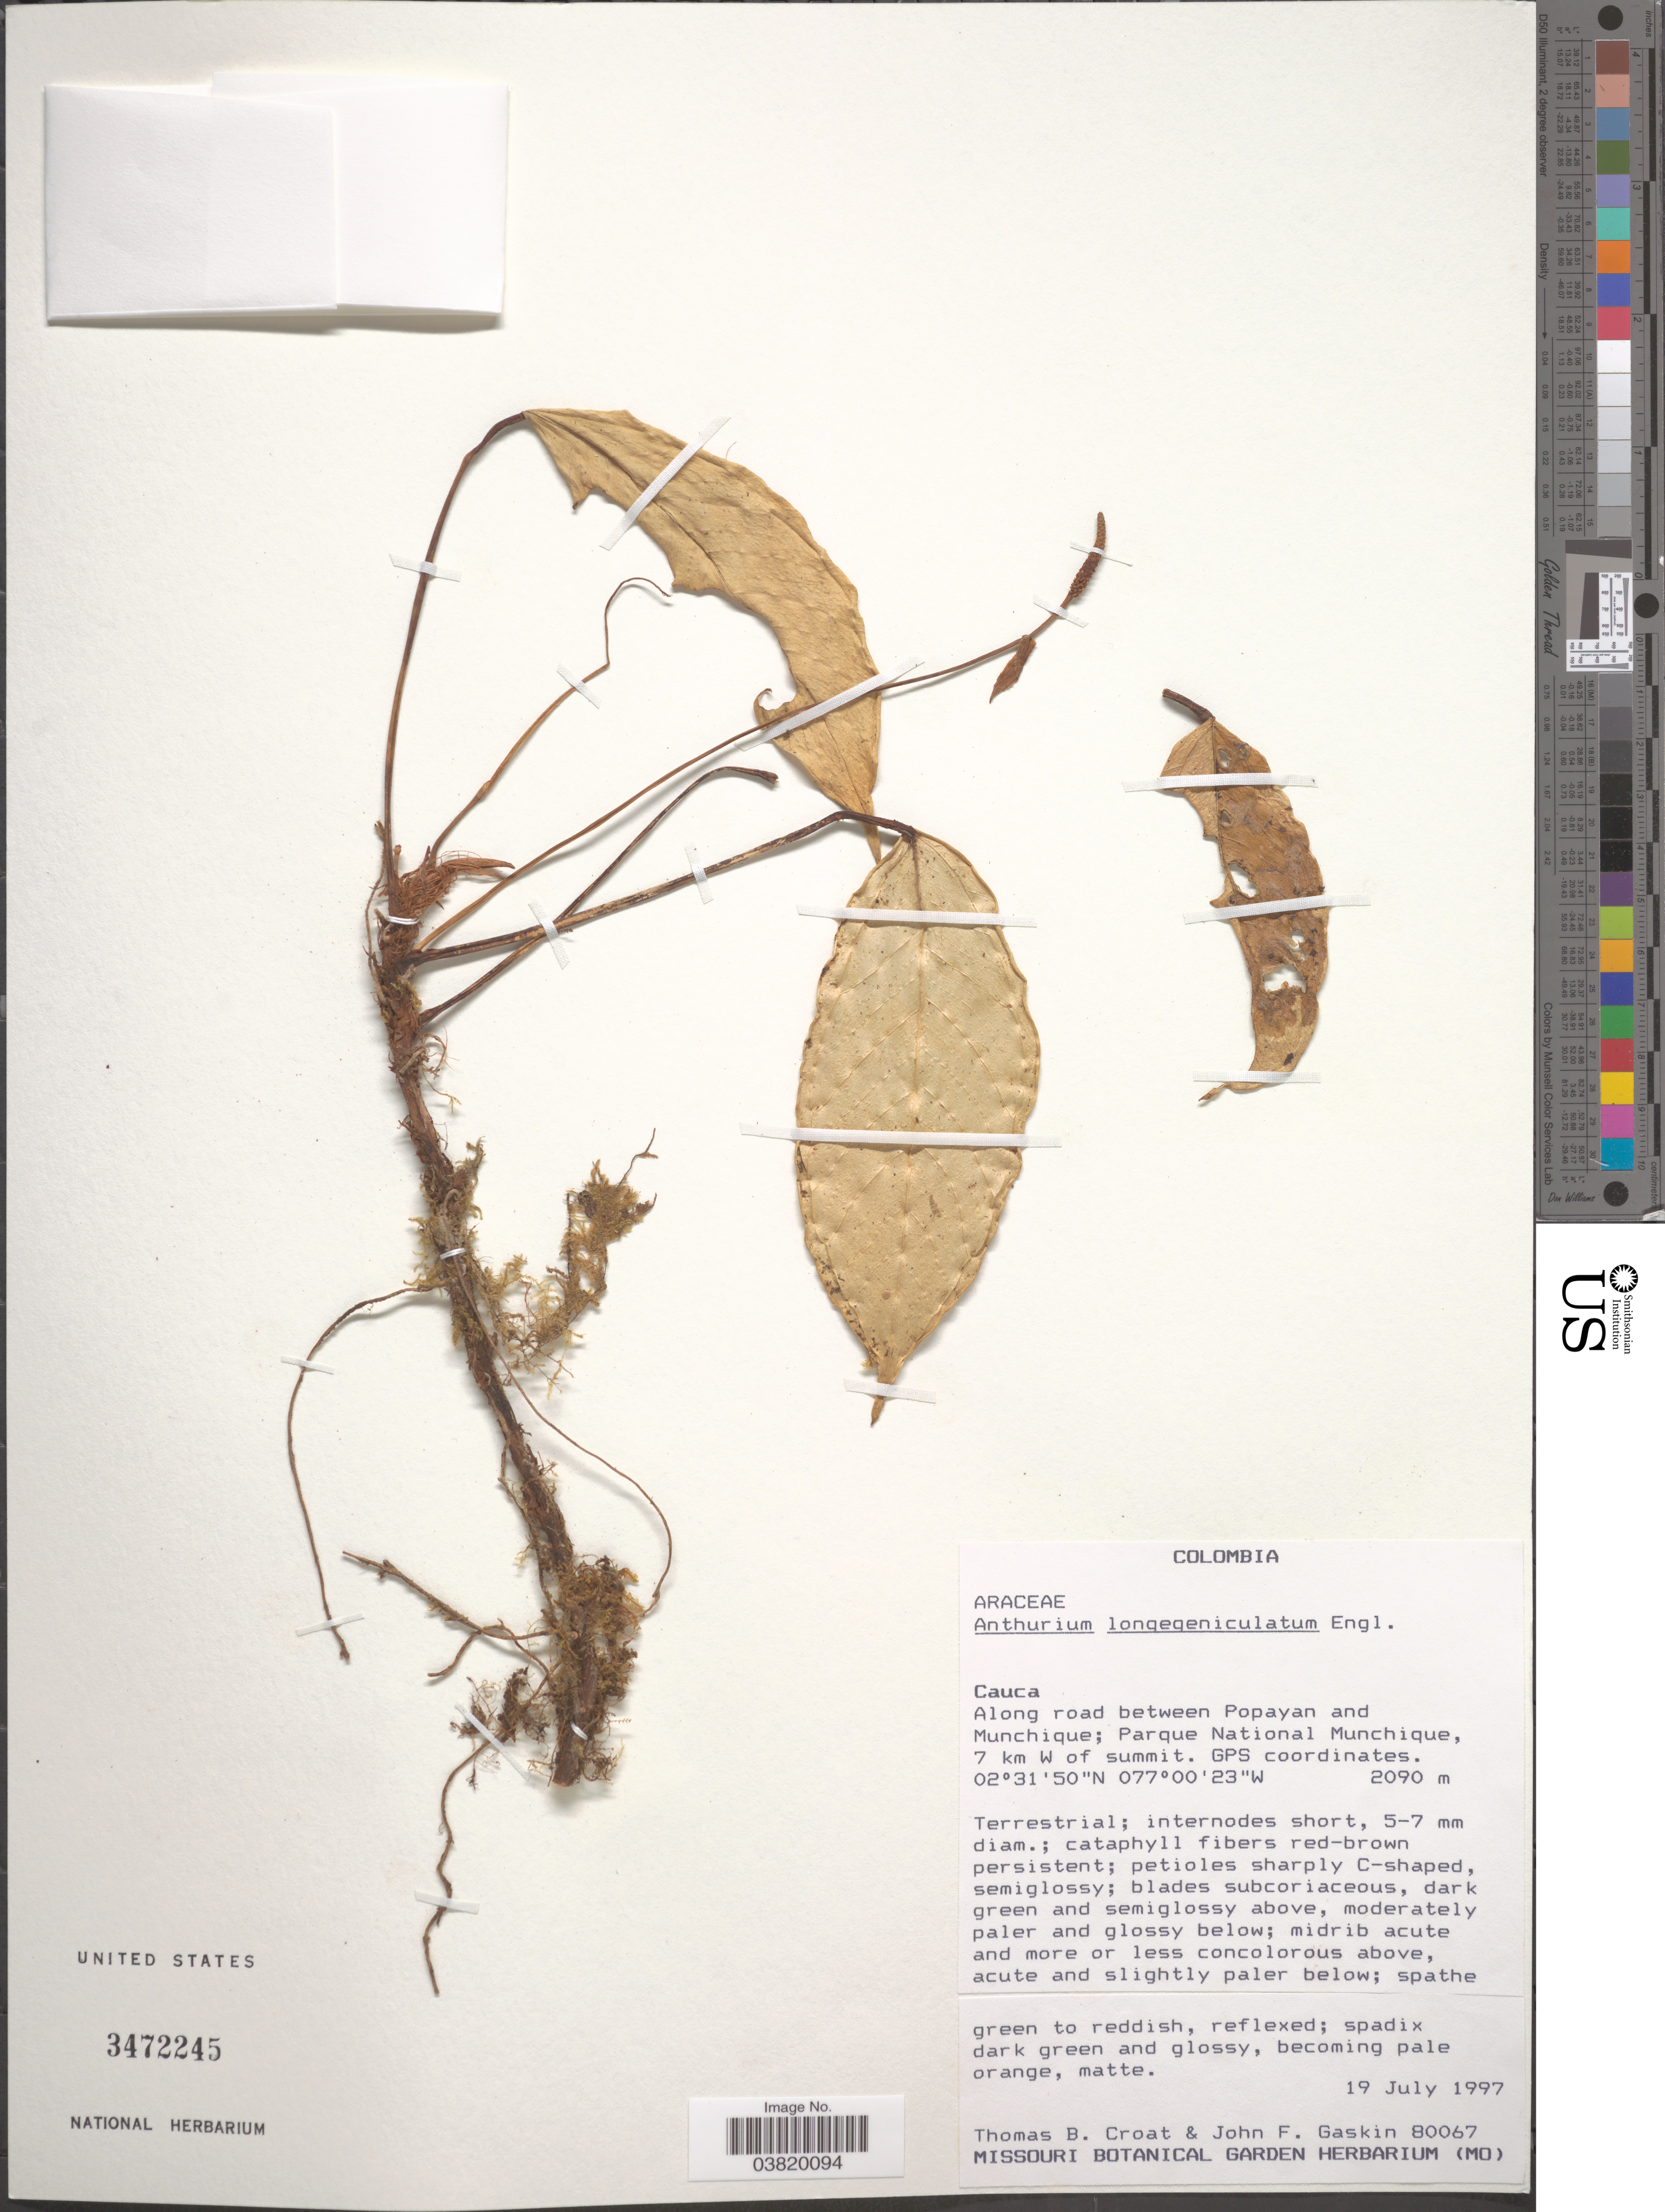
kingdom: Plantae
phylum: Tracheophyta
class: Liliopsida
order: Alismatales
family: Araceae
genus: Anthurium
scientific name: Anthurium longegeniculatum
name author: Engl.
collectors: T. B. Croat & J. F. Gaskin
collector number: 80067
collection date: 1997-07-19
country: Colombia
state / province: Cauca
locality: Along road between Popayan and Munchique; Parque National Munchique, 7 km W of summit.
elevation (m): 2090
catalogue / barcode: US 3472245